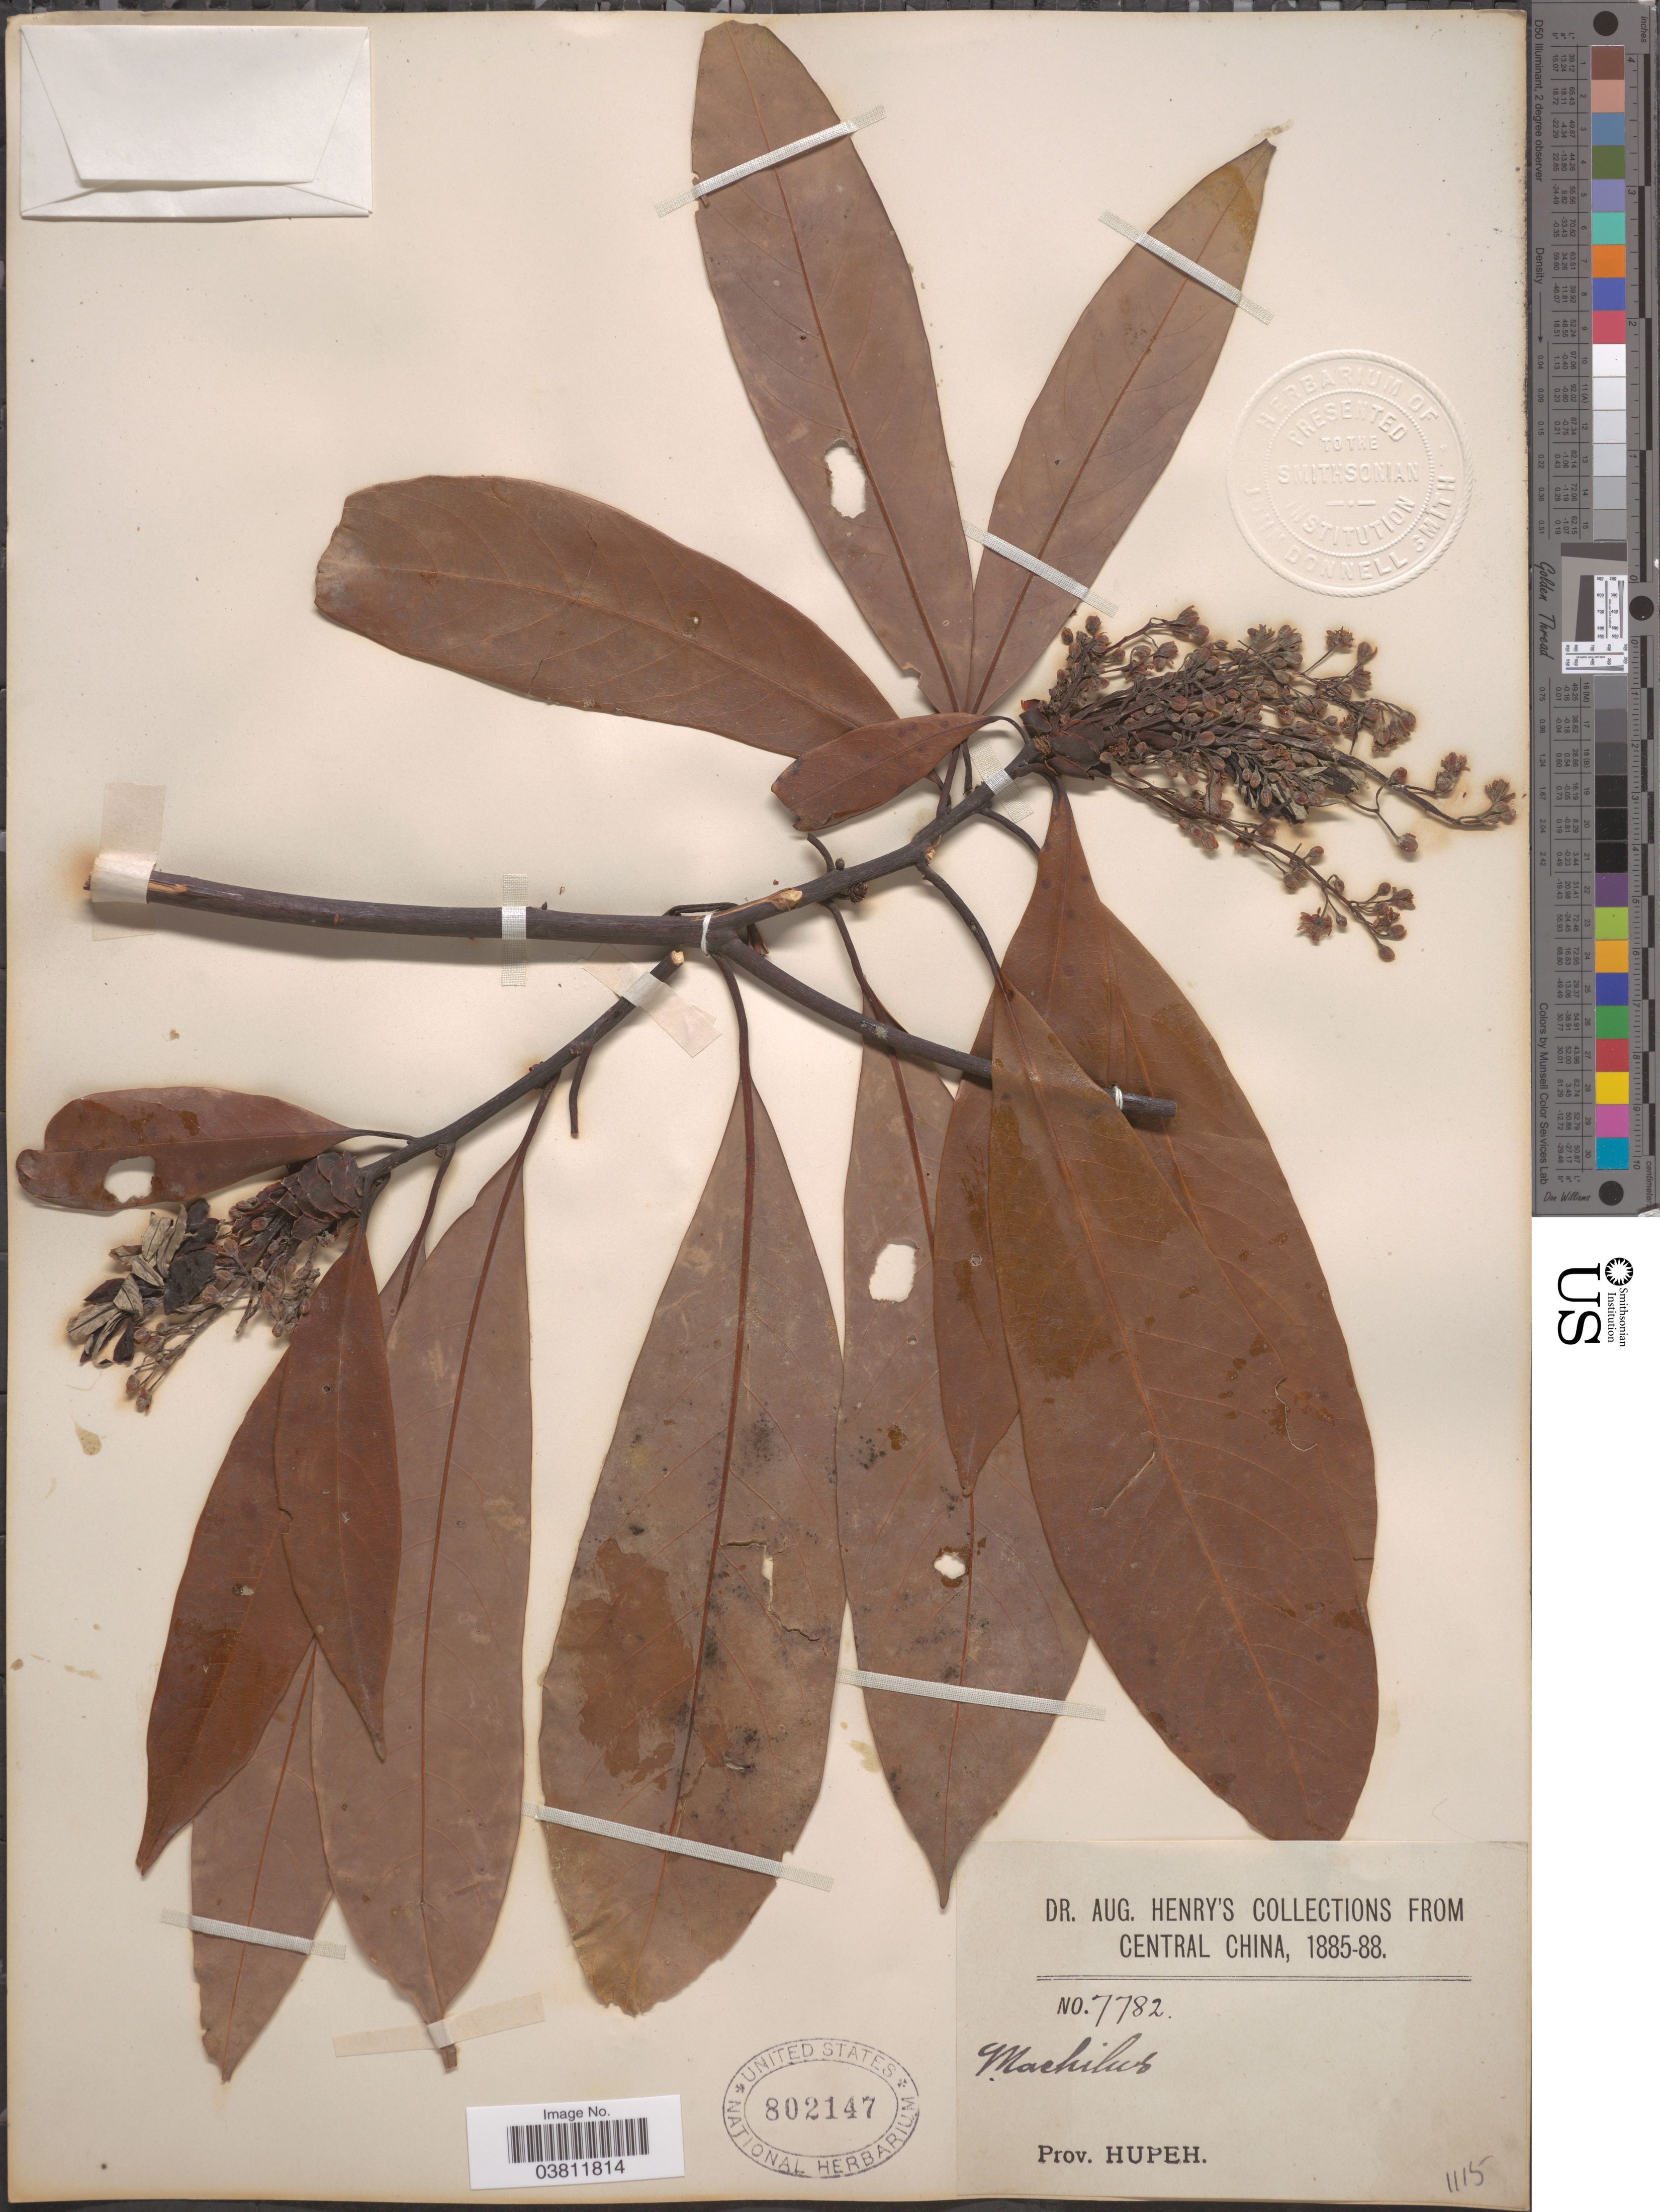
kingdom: Plantae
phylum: Tracheophyta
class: Magnoliopsida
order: Laurales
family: Lauraceae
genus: Machilus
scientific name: Machilus sp.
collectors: A. Henry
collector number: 7782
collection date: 1885/1888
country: China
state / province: Hubei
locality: Central China, Prov. Hupeh.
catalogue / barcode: US 802147